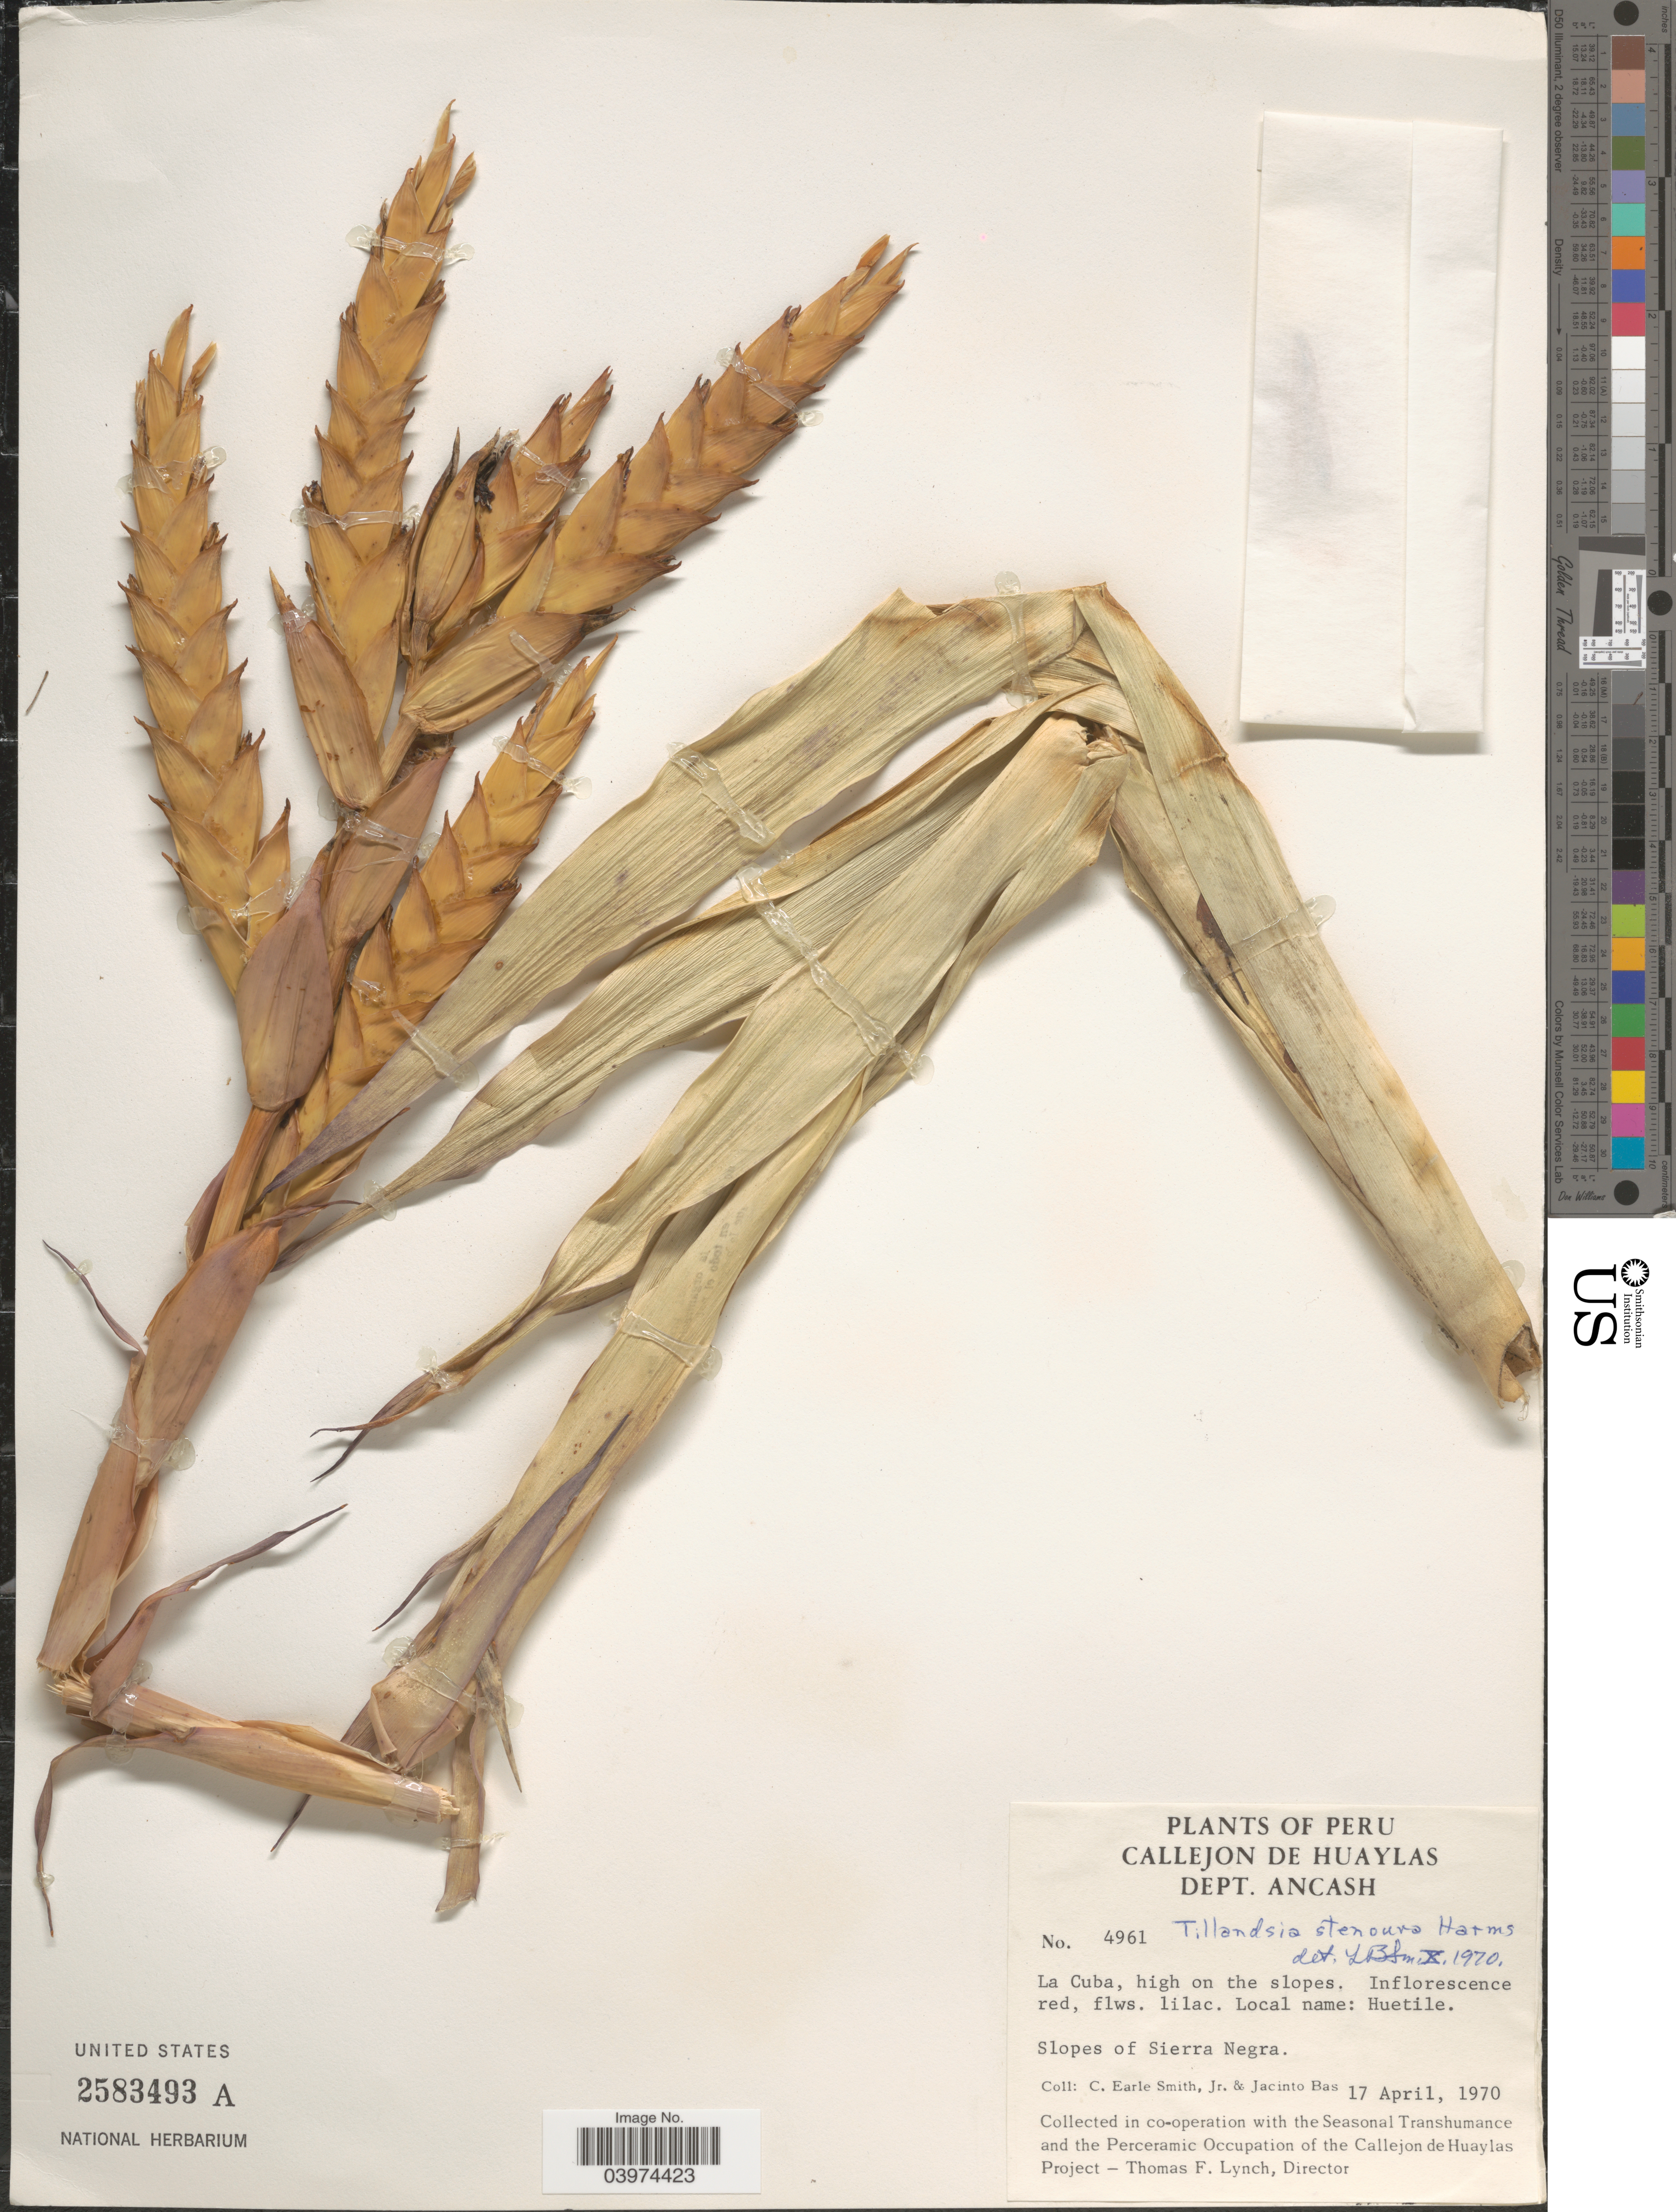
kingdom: Plantae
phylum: Tracheophyta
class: Liliopsida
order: Poales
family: Bromeliaceae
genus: Tillandsia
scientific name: Tillandsia stenoura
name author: Harms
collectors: C. E. Smith Jr. & J. Bas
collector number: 4961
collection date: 1970-04-17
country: Peru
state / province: Ancash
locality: Callejon de Huaylas. Dept. Ancash. La Cuba, high on the slopes. Slopes of the Sierra Negra.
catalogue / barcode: US 2583493A